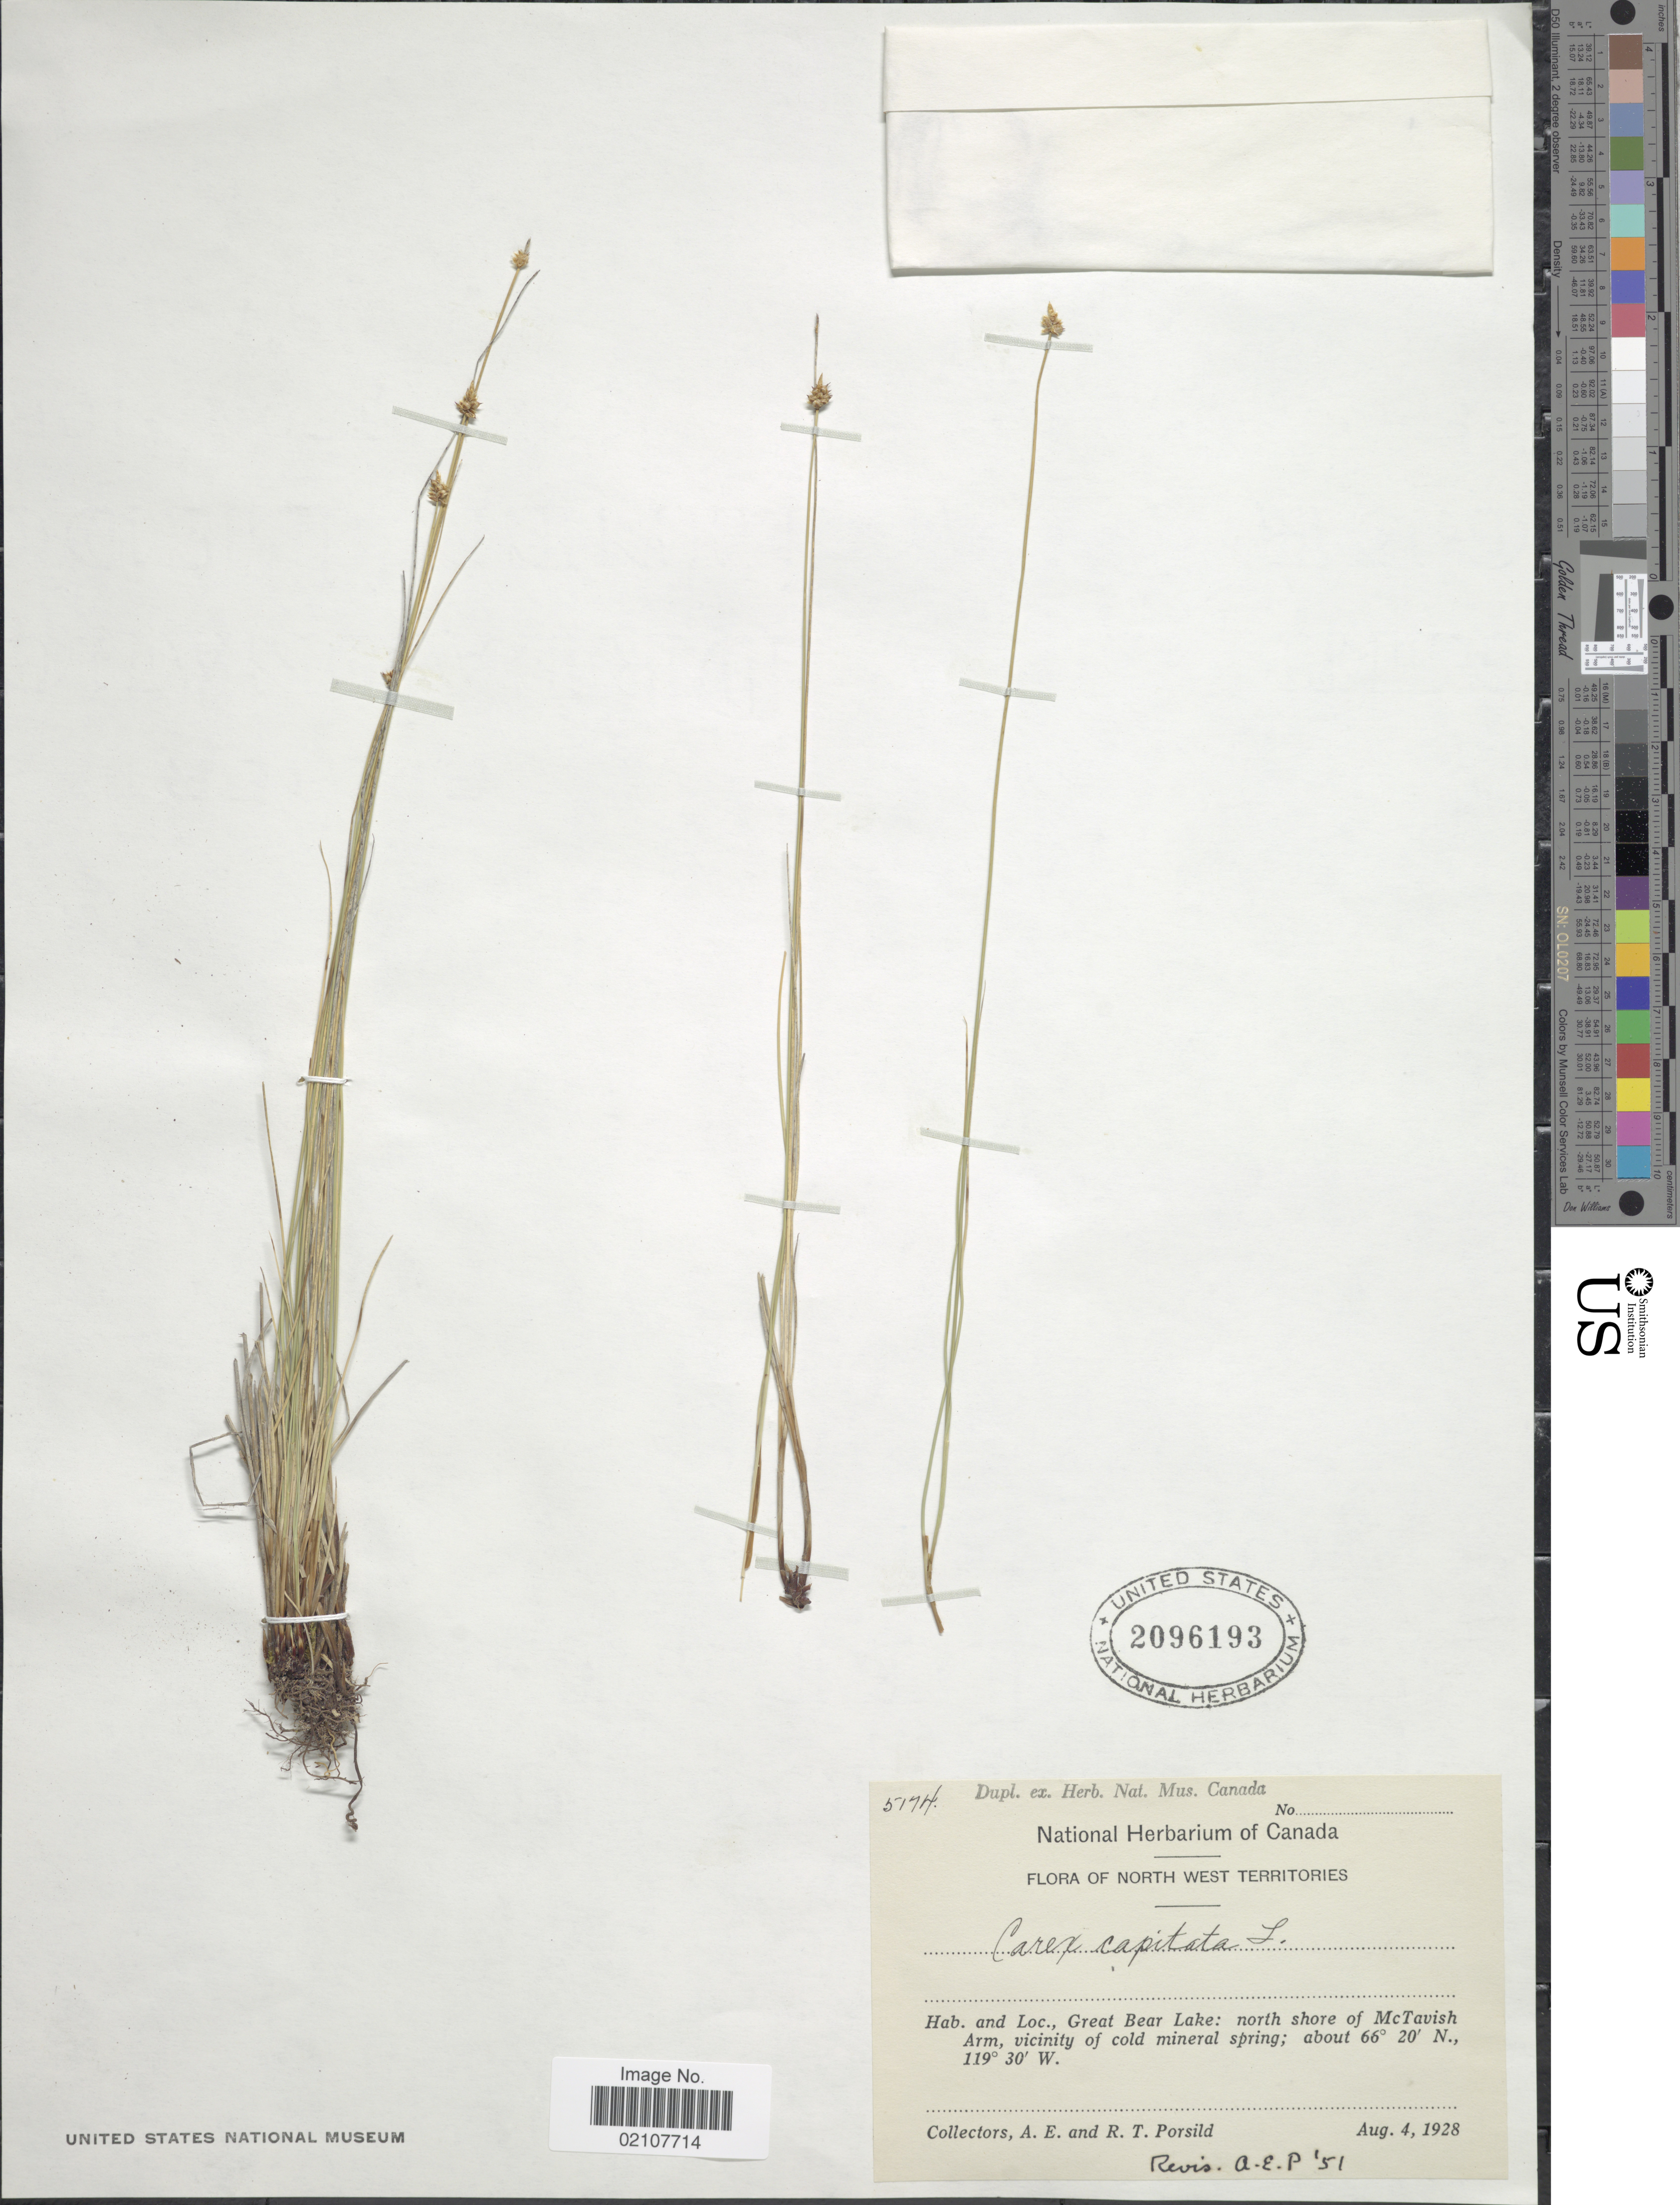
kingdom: Plantae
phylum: Tracheophyta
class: Liliopsida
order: Poales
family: Cyperaceae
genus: Carex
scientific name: Carex capitata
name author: L.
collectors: A. E. Porsild & R. T. Porsild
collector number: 5174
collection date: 1928-08-04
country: Canada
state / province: Northwest Territories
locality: North West Territories, Great Bear Lake: north shore of McTavish Arm, vicinity of cold mineral spring.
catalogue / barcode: US 2096193